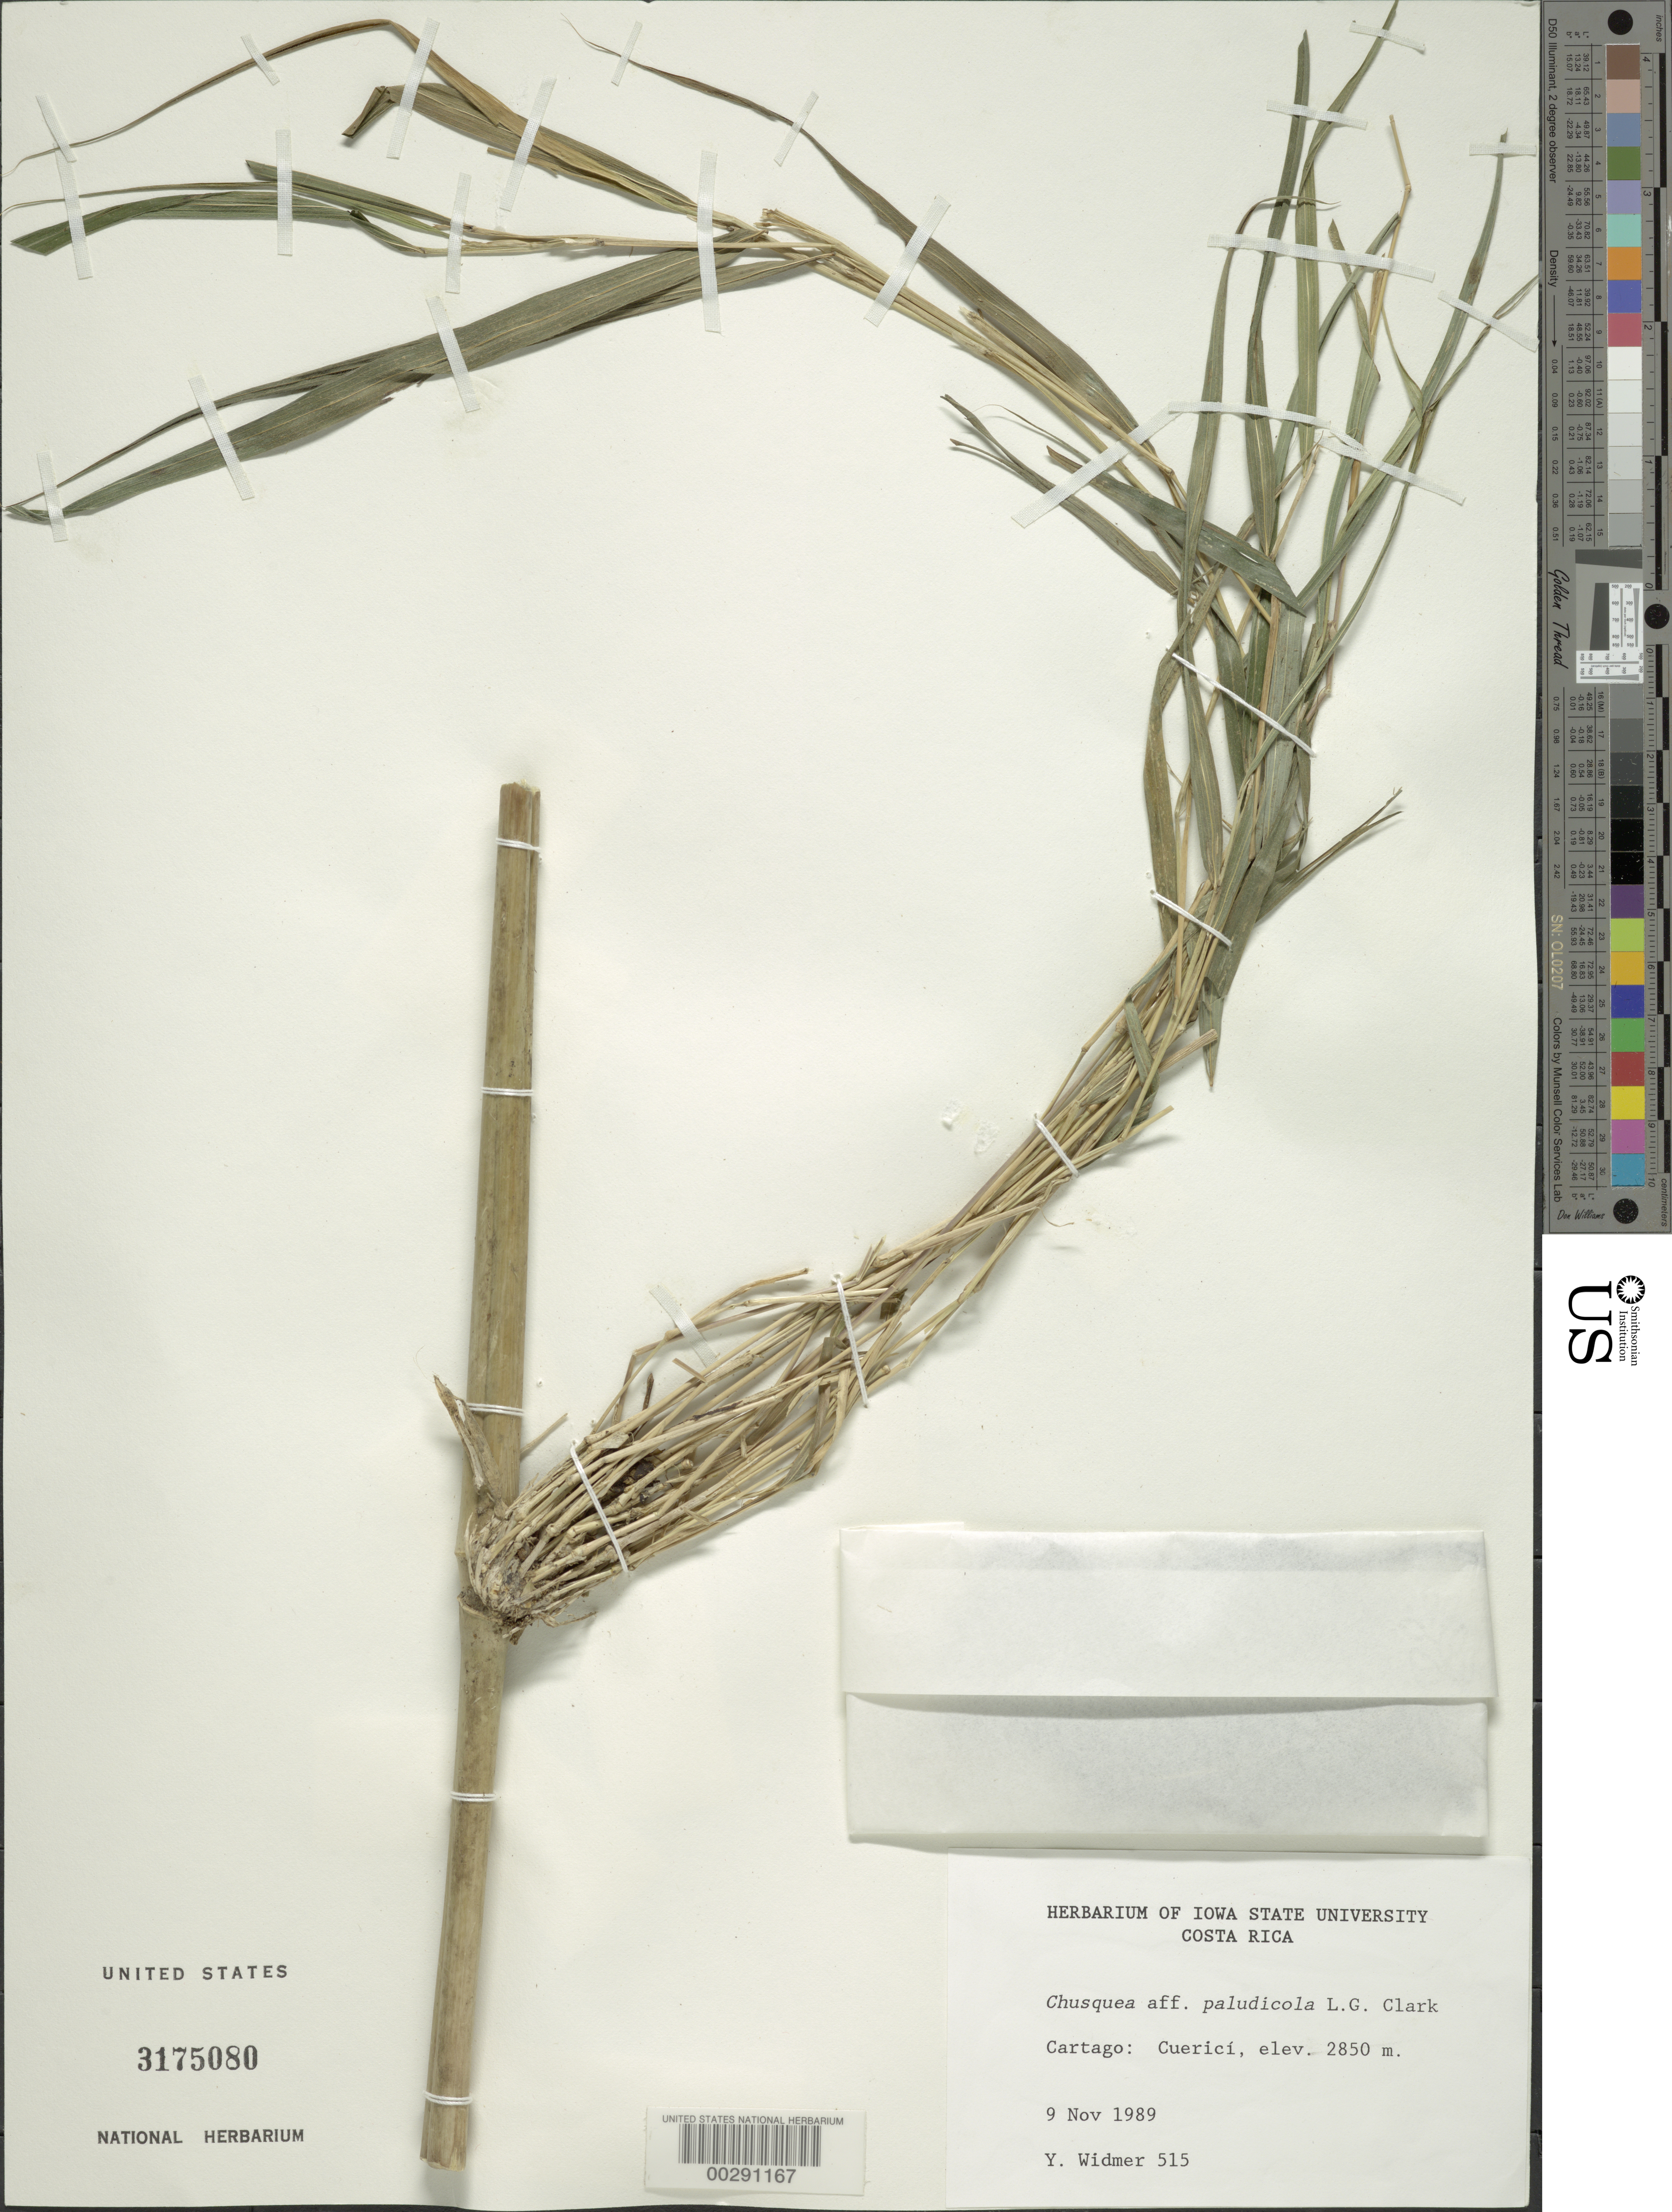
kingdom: Plantae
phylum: Tracheophyta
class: Liliopsida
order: Poales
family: Poaceae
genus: Chusquea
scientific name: Chusquea paludicola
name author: L.G. Clark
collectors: Y. Widmer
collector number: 515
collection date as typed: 09 Nov 1989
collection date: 1989-11-09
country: Costa Rica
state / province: Cartago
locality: Cuerici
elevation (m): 2850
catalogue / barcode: US 3175080